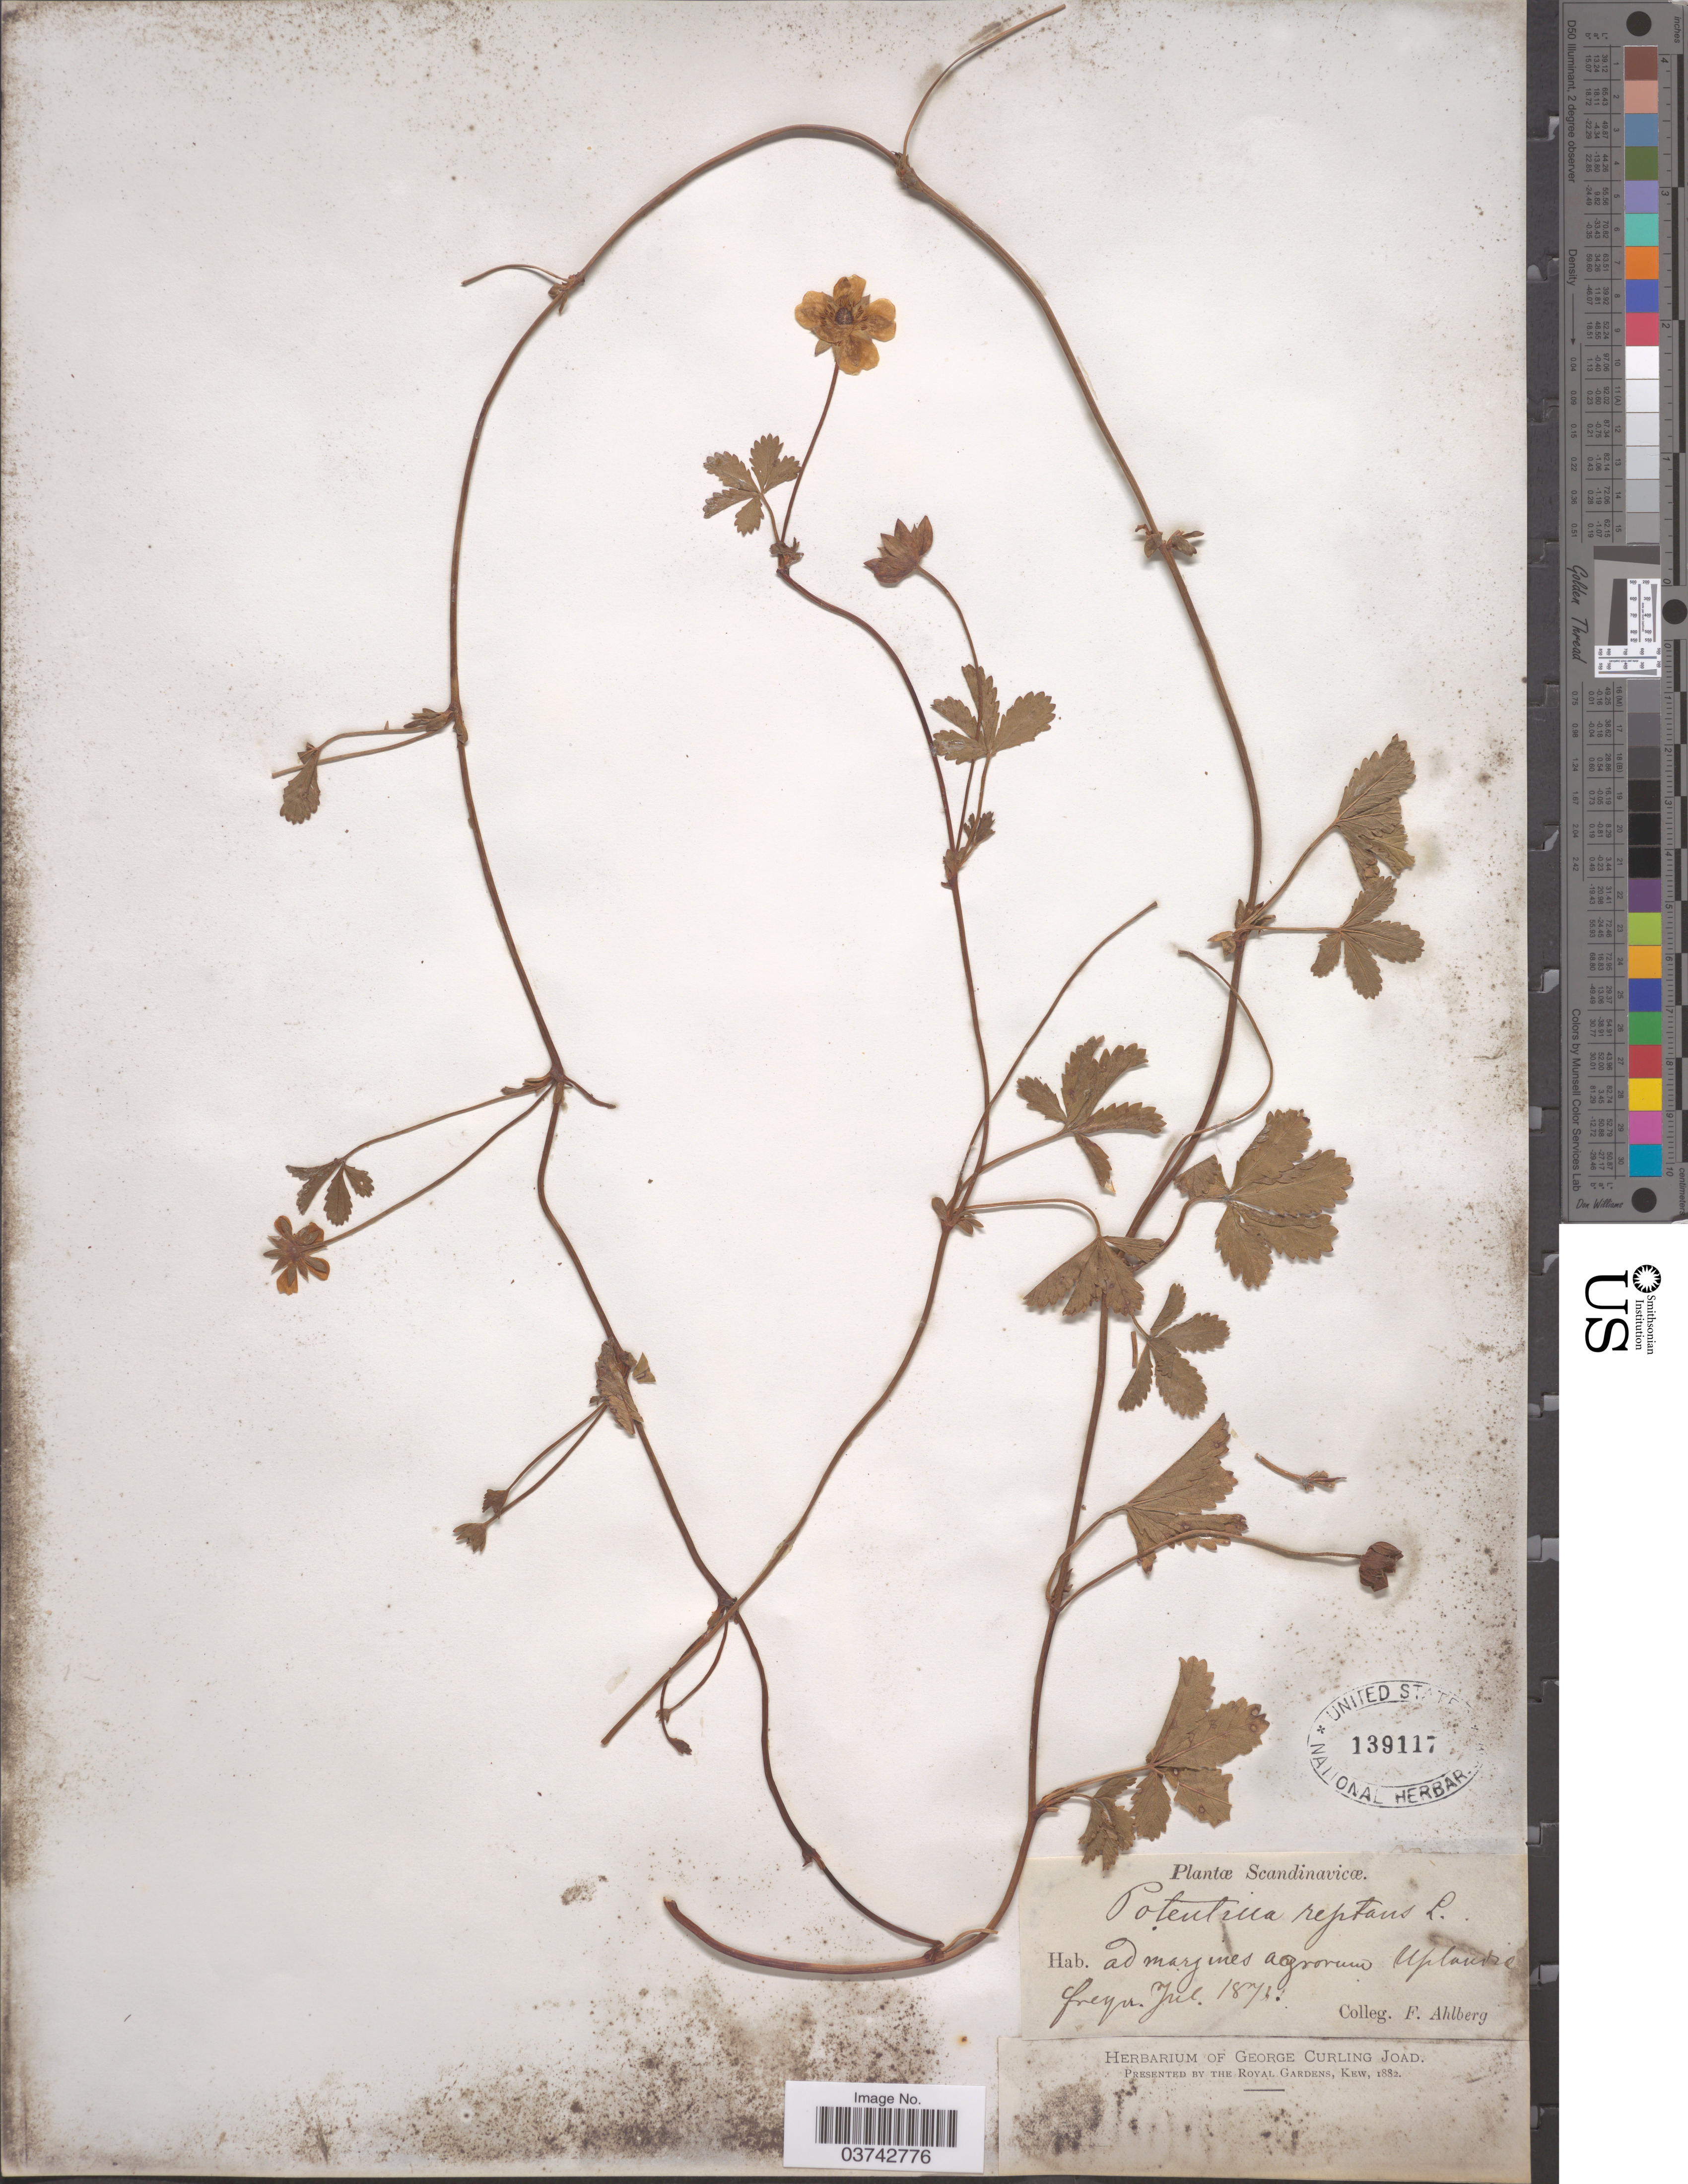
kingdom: Plantae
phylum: Tracheophyta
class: Magnoliopsida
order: Rosales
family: Rosaceae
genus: Potentilla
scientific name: Potentilla reptans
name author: L.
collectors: F. Ahlberg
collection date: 1873-07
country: Sweden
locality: Scandinavicæ, ad margines agrorum Uplandia.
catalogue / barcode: US 139117